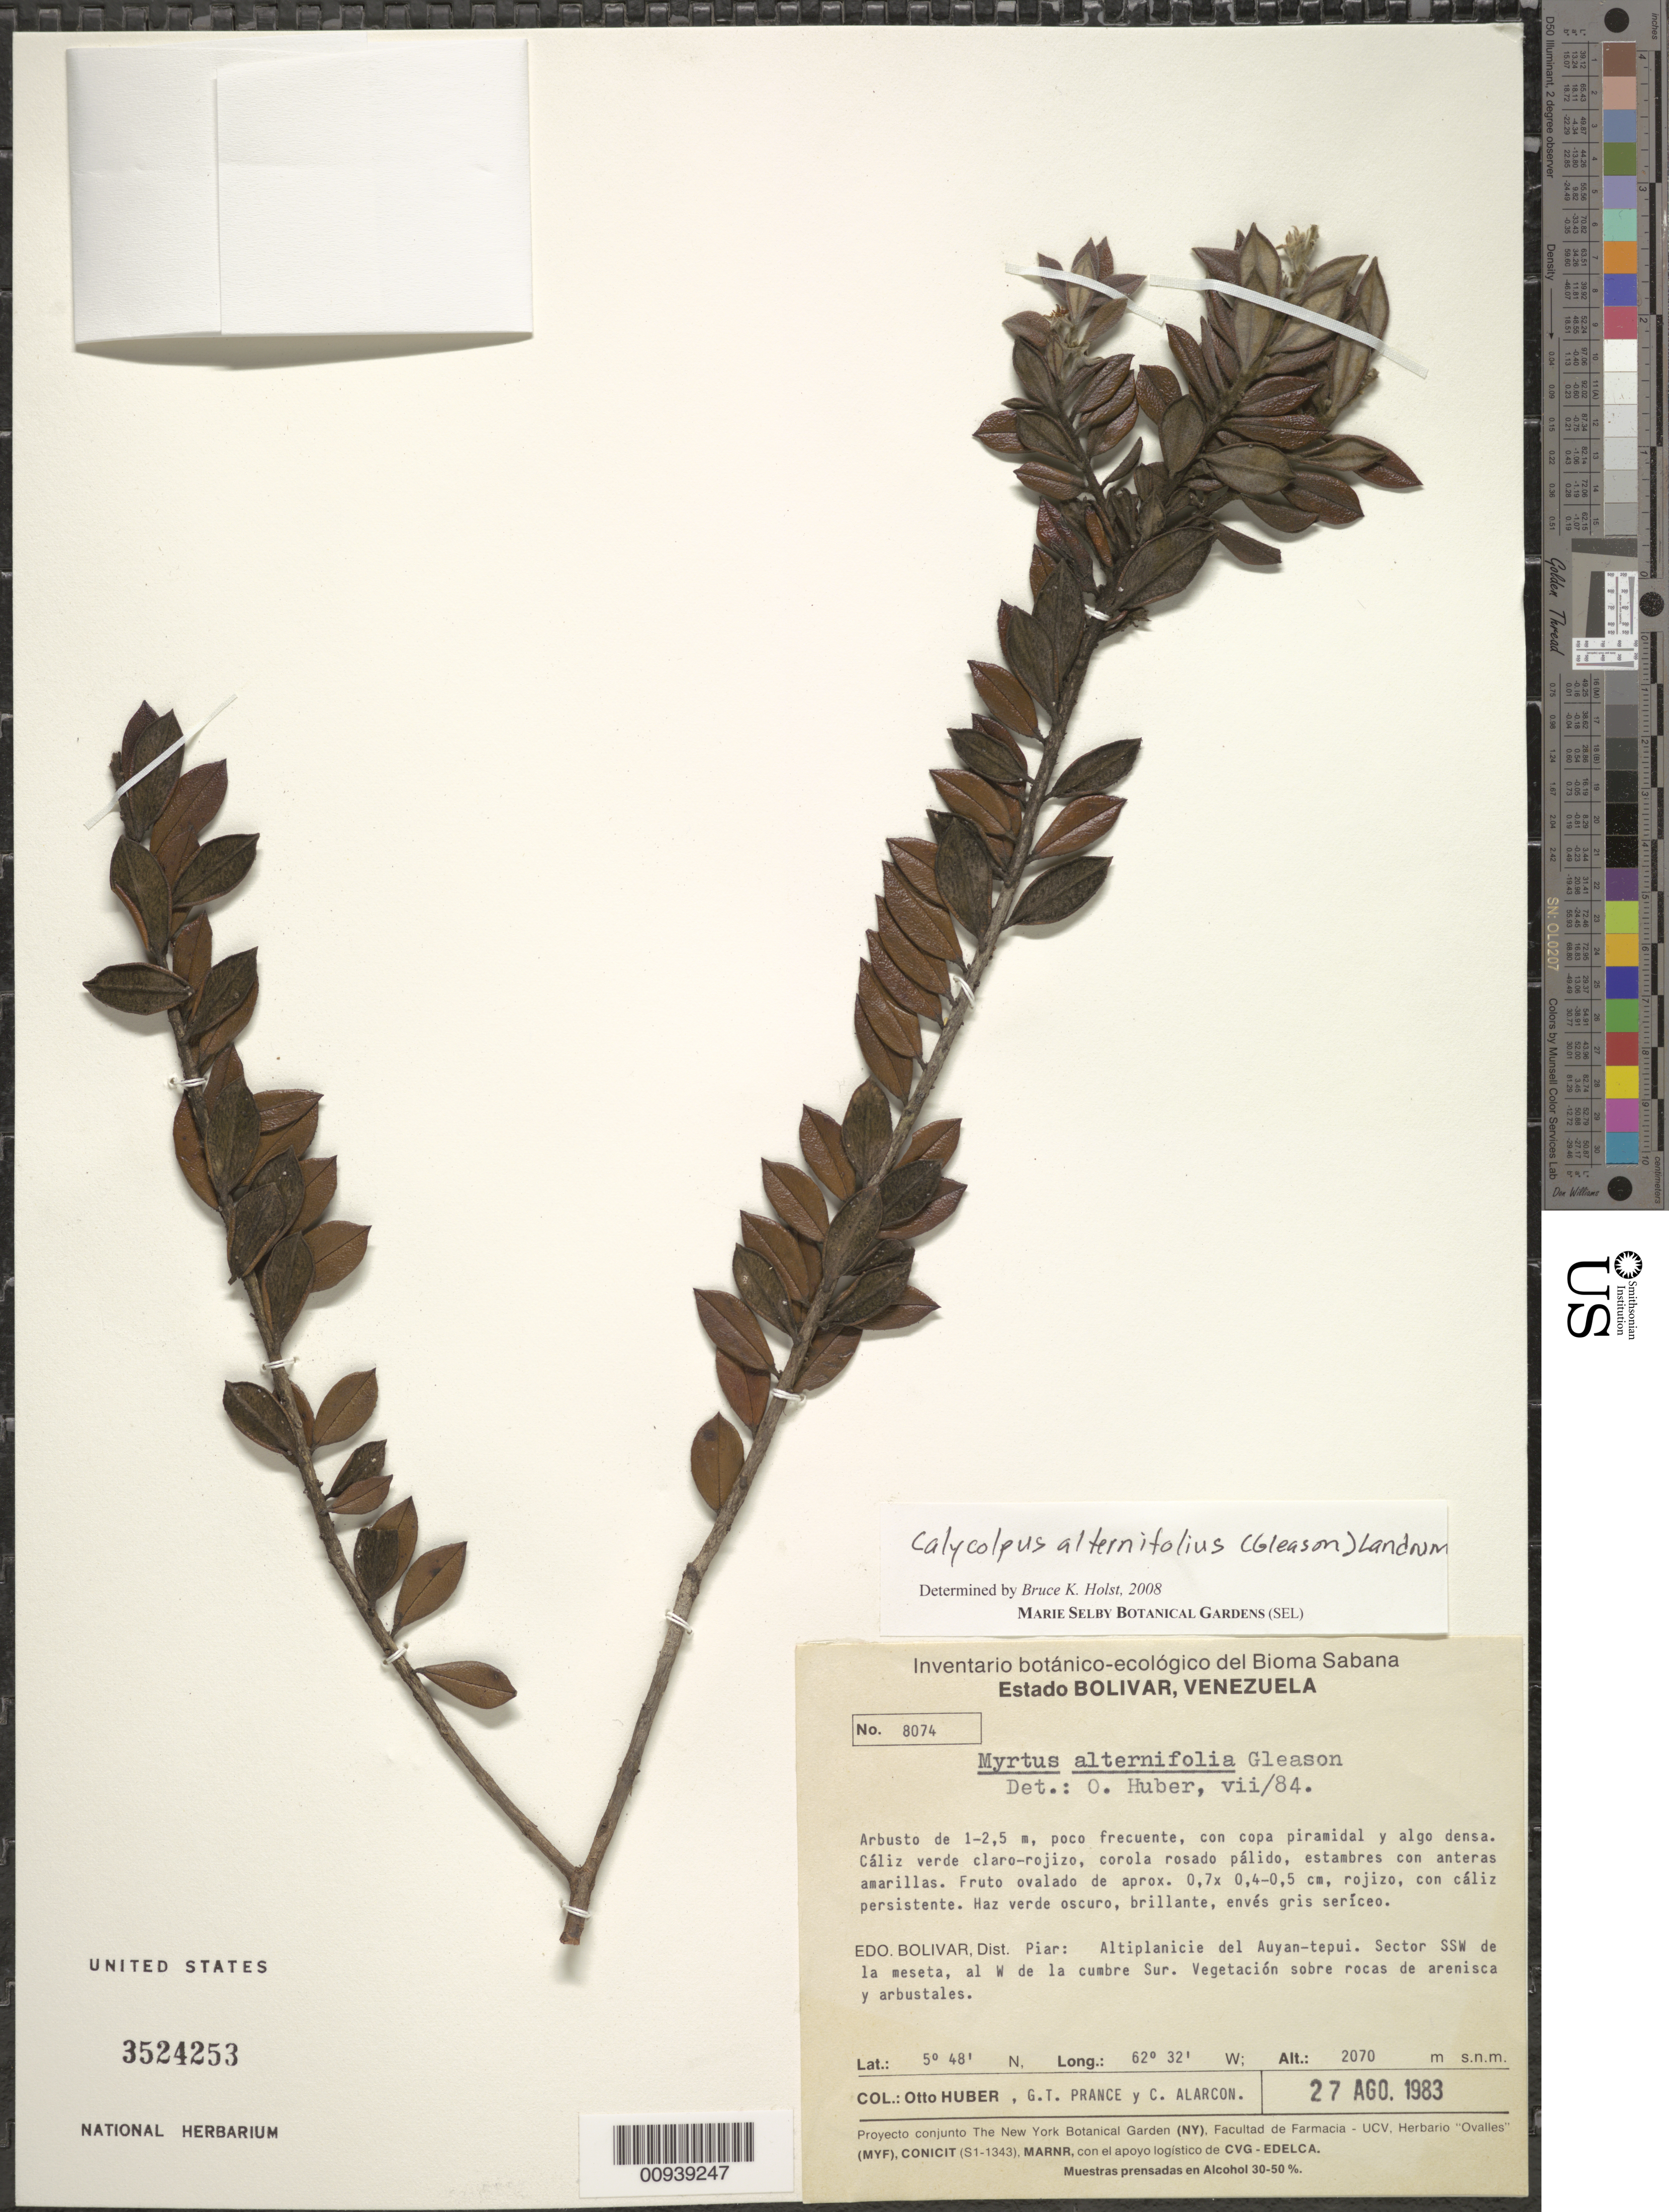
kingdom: Plantae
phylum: Tracheophyta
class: Magnoliopsida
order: Myrtales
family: Myrtaceae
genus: Calycolpus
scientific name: Calycolpus alternifolius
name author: (Gleason) Landrum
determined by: Landrum, L. R.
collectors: O. Huber, G. T. Prance & C. Alarcon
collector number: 8074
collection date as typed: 27-Aug-83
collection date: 1983-08-27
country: Venezuela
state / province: Bolívar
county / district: Piar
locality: Auyan-tepuí, sect. SSW de la meseta, al W de la cumbre sur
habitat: Vegetación sobre rocas de arenisca y arbustales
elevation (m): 2070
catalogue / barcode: US 3524253